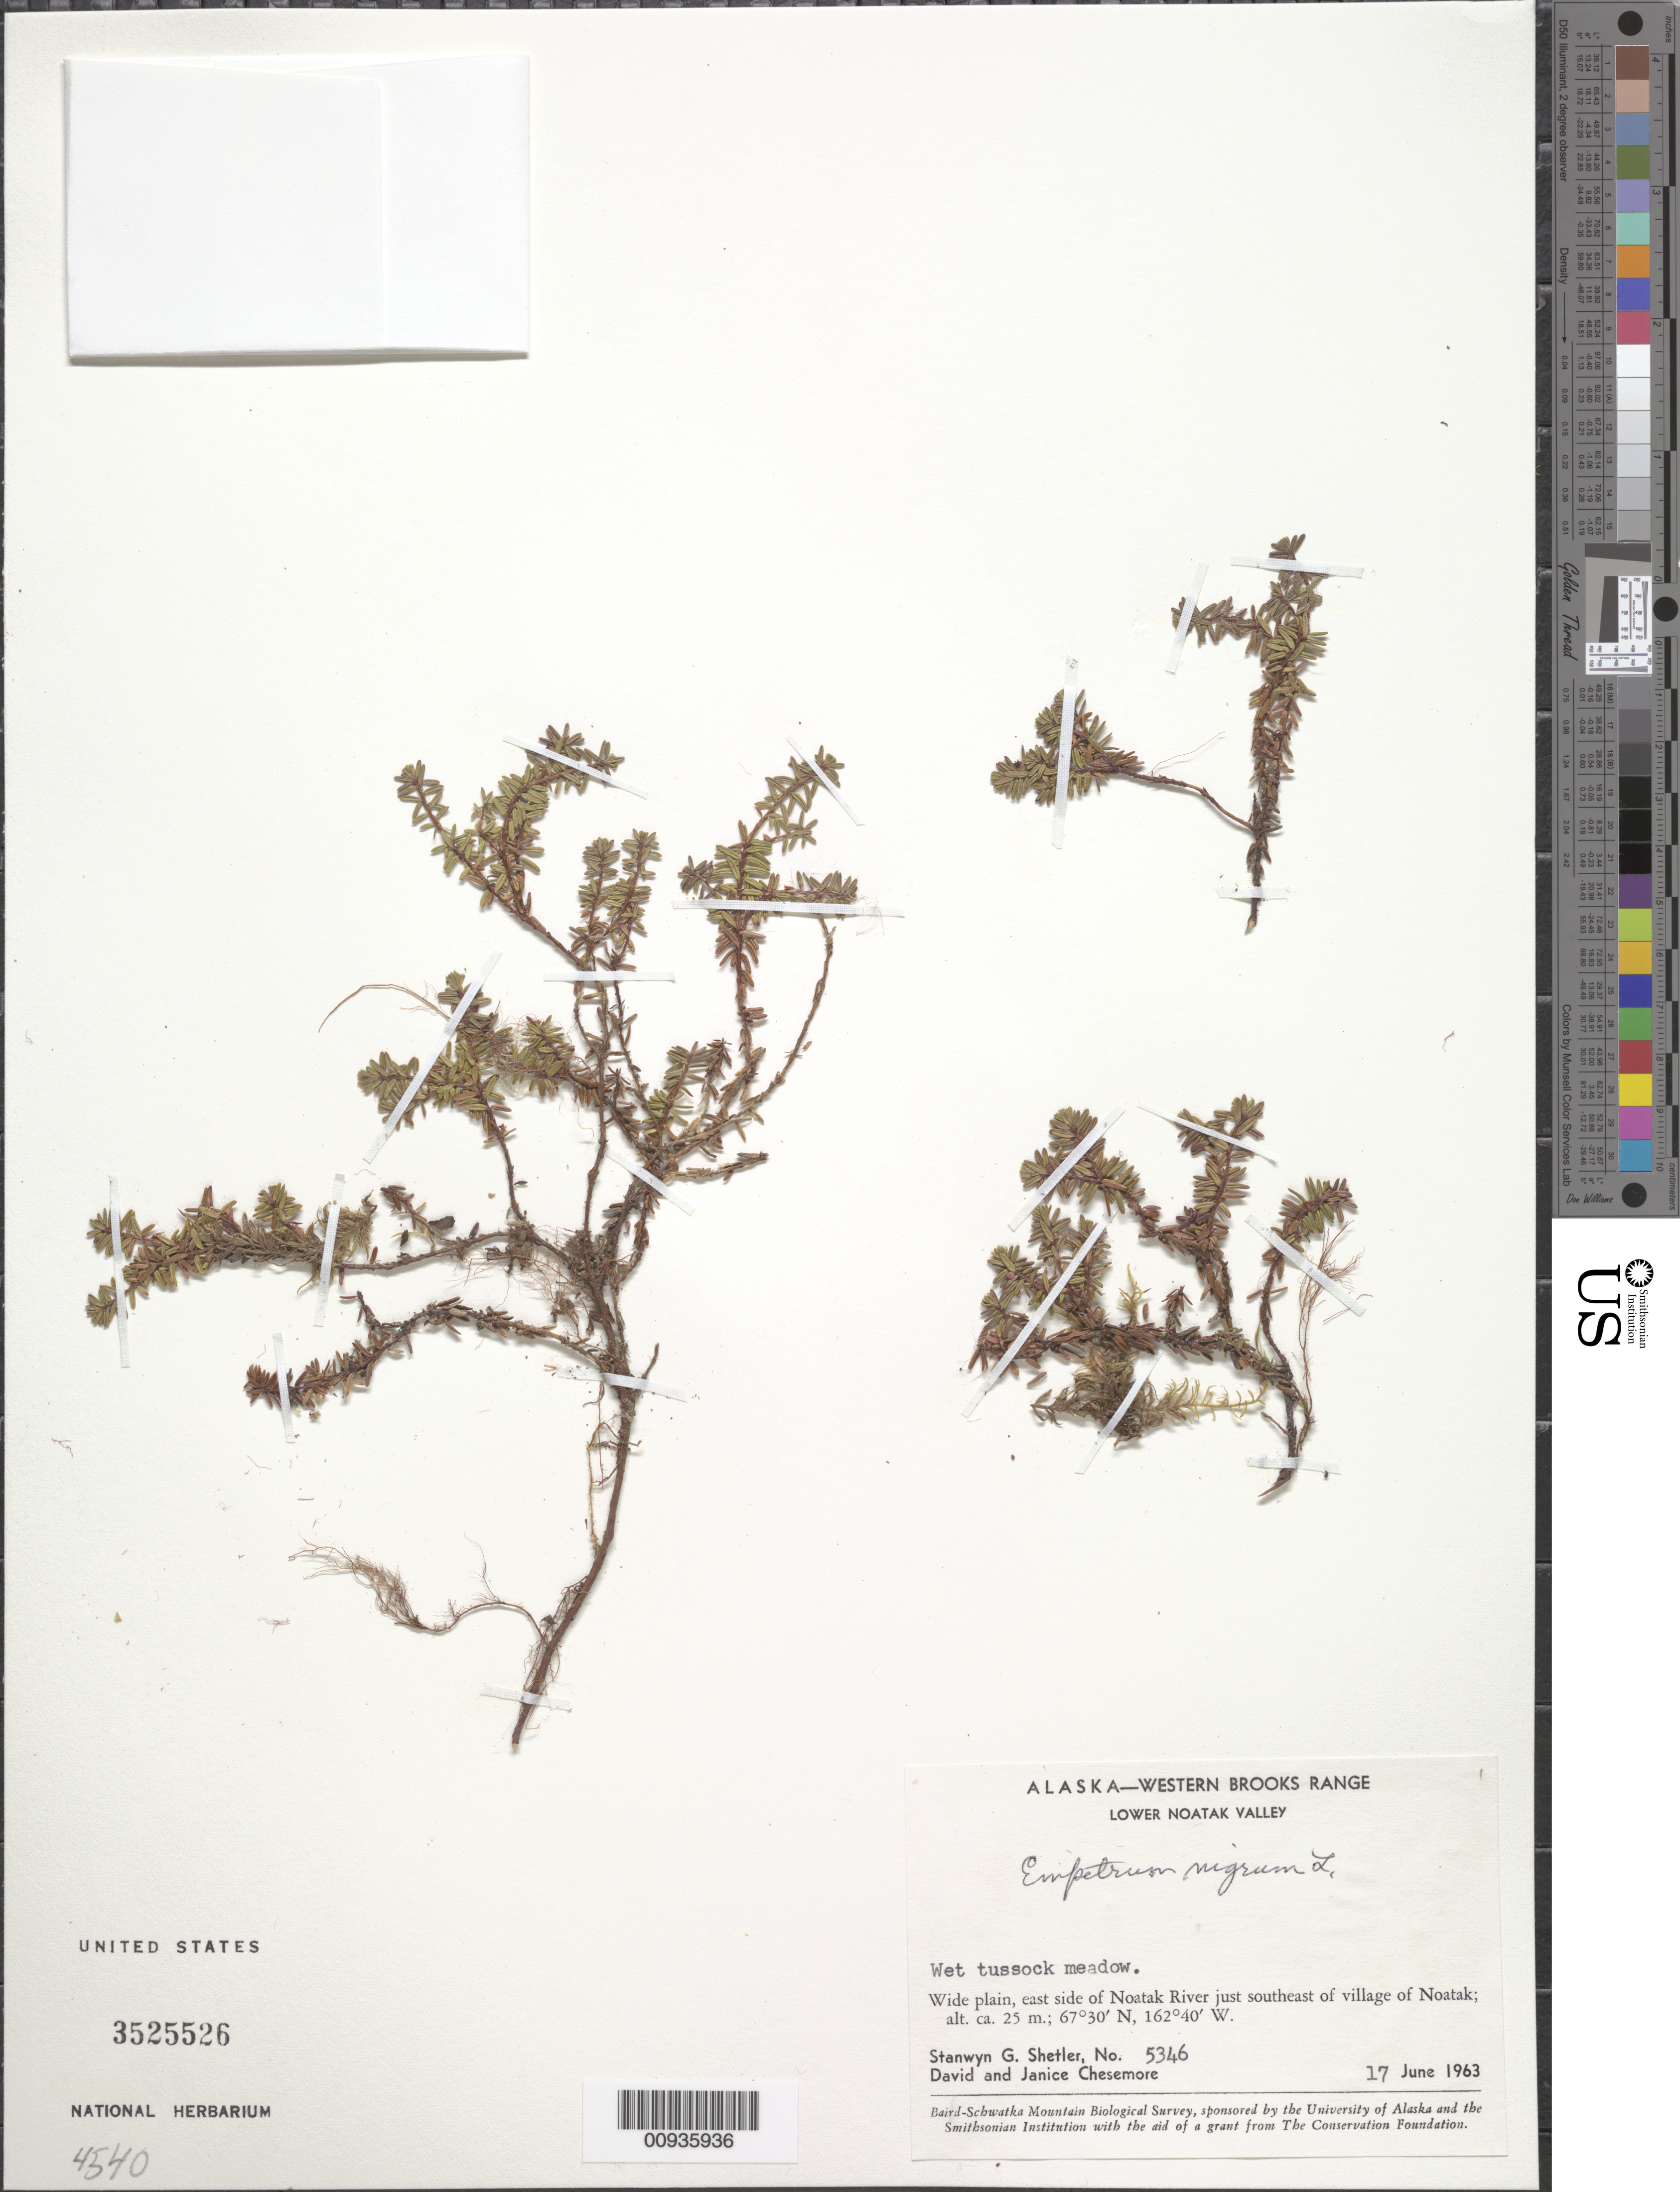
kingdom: Plantae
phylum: Tracheophyta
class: Magnoliopsida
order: Ericales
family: Ericaceae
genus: Empetrum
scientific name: Empetrum nigrum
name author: L.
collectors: S. Shetler, D. Chesemore & J. Chesemore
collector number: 5346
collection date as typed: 17 Jun 1963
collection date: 1963-06-17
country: United States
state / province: Alaska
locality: East side of Noatak River just southeast of village of Noatak. Western Brooks Range, Lower Noatak Valley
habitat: Wide plain. Wet tussock meadow.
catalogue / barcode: US 3525526